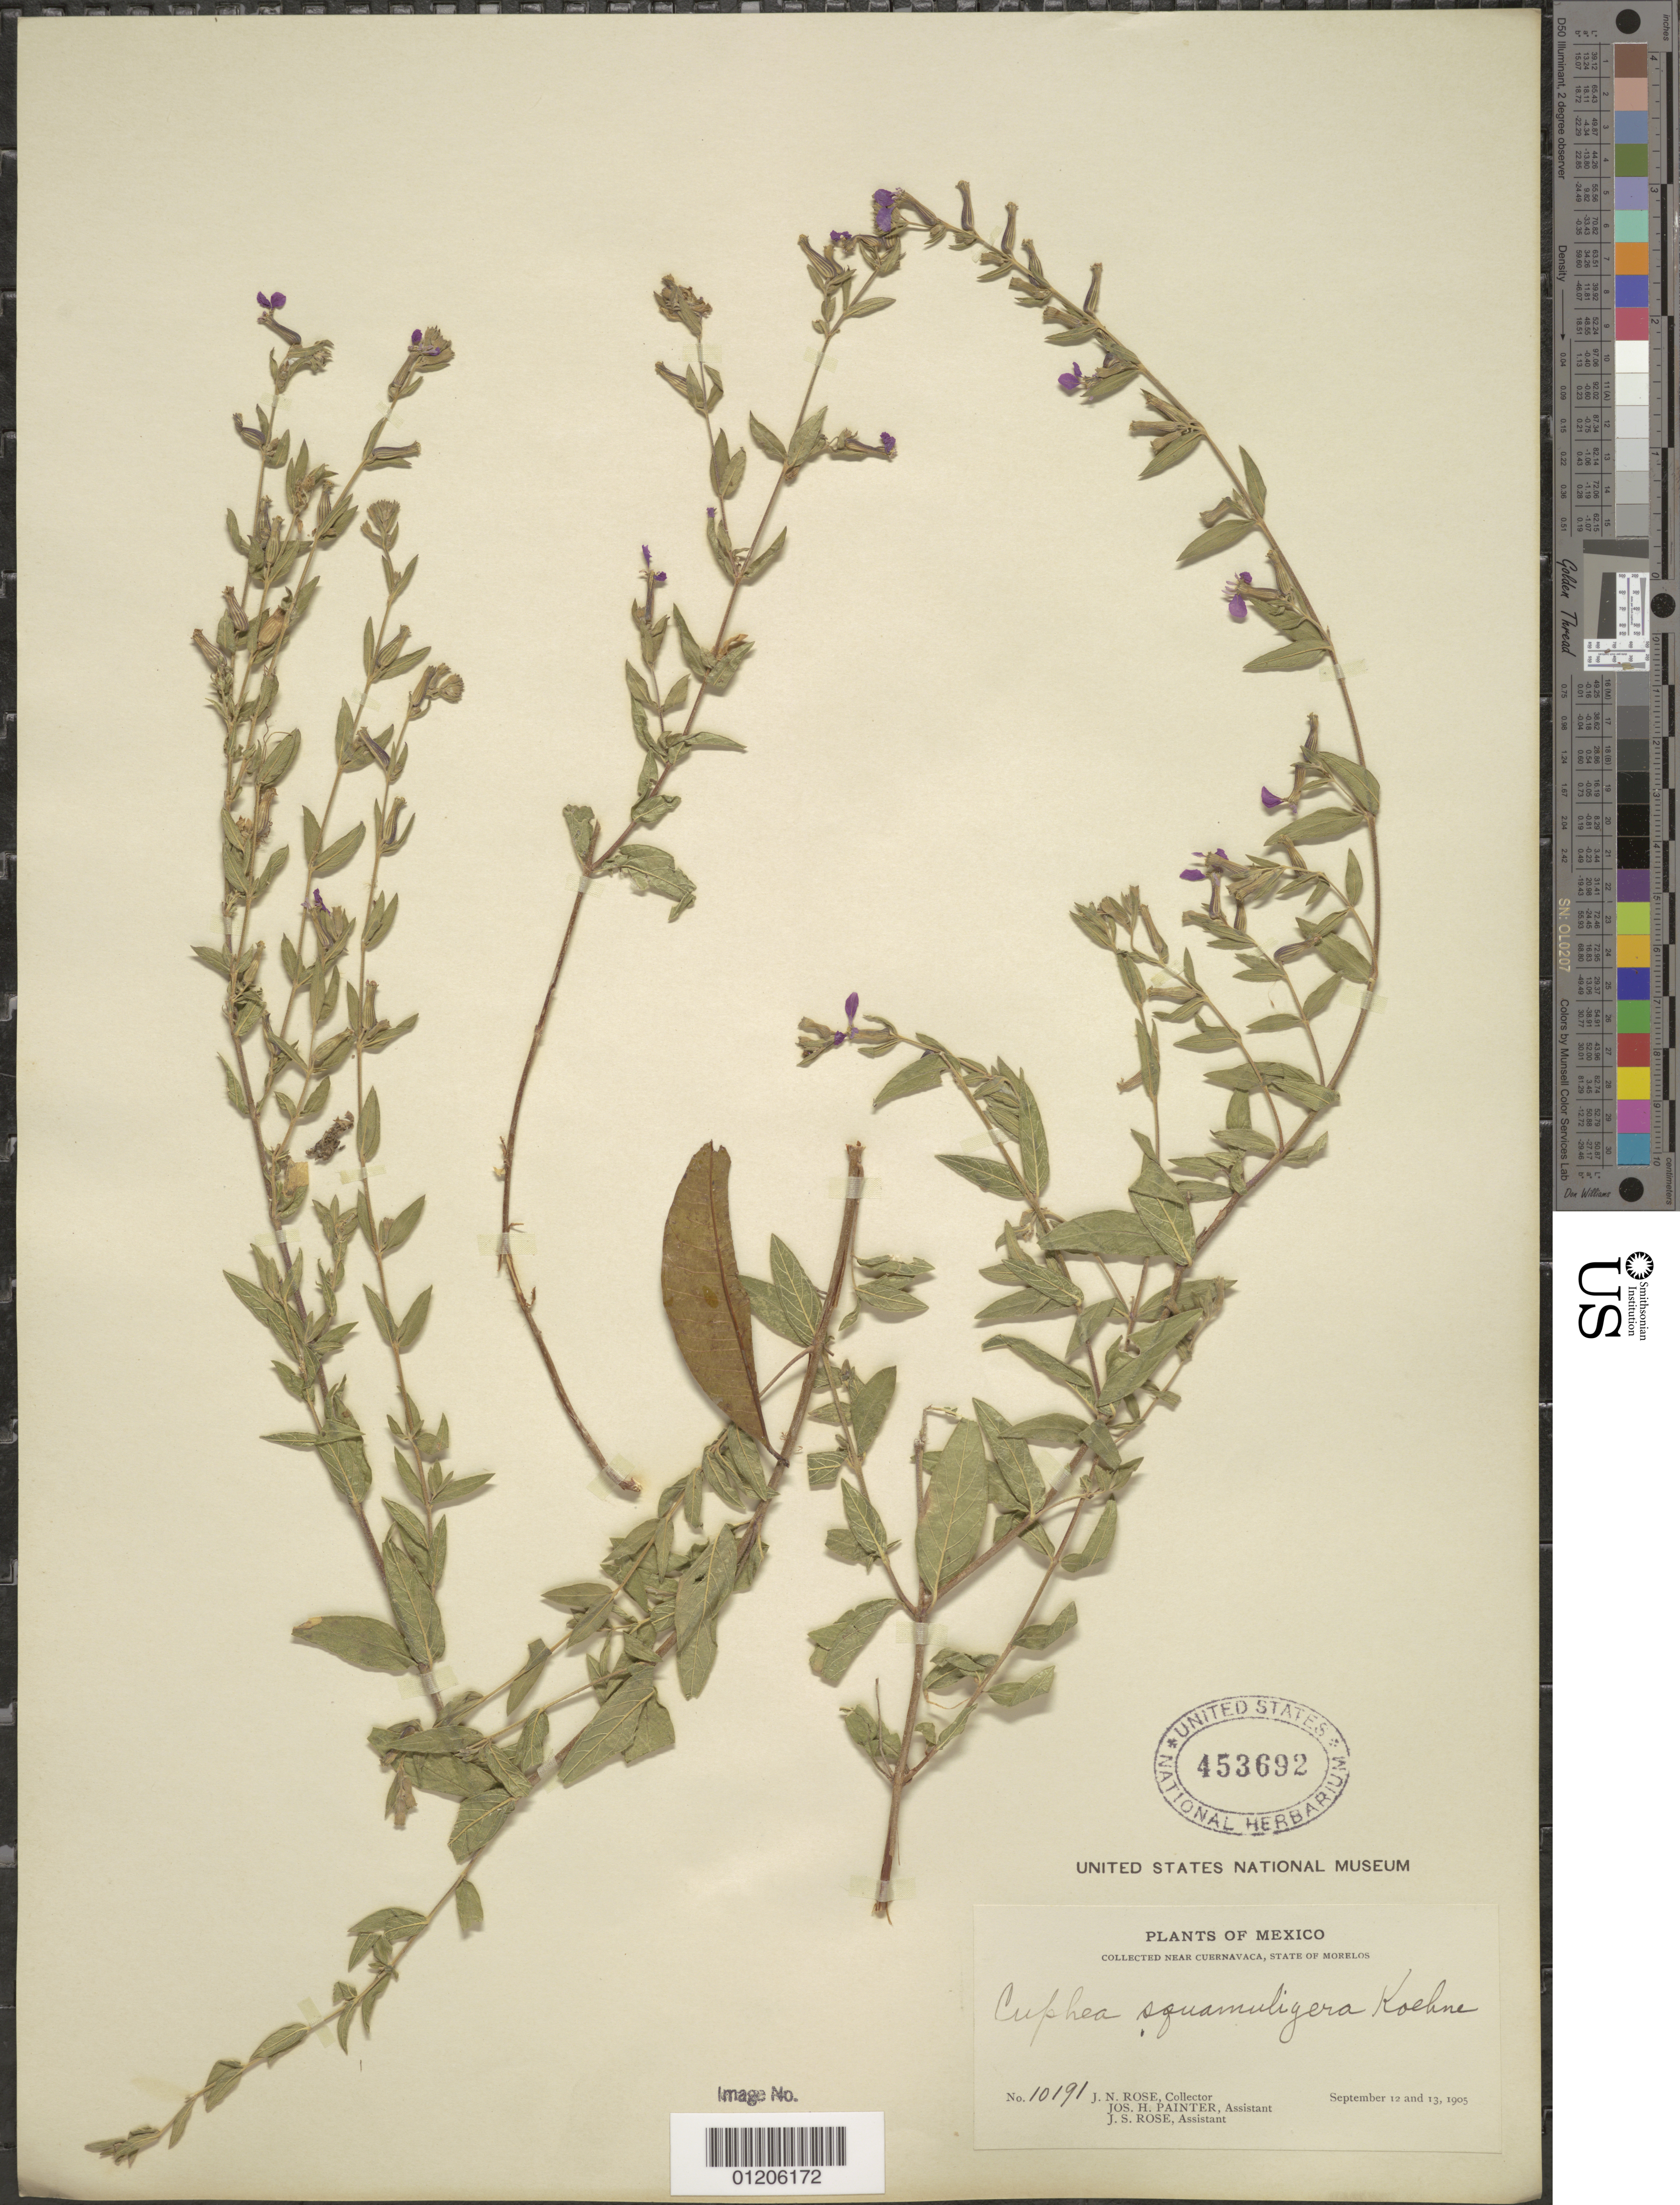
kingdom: Plantae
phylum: Tracheophyta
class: Magnoliopsida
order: Myrtales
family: Lythraceae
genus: Cuphea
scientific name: Cuphea squamuligera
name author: Koehne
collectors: J. N. Rose, J. H. Painter & J. S. Rose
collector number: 10191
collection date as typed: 12 Sep 1905 and 13 Sep 1905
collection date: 1905-09-12,1905-09-13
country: Mexico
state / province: Morelos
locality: Near Cuernavaca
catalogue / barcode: US 453692